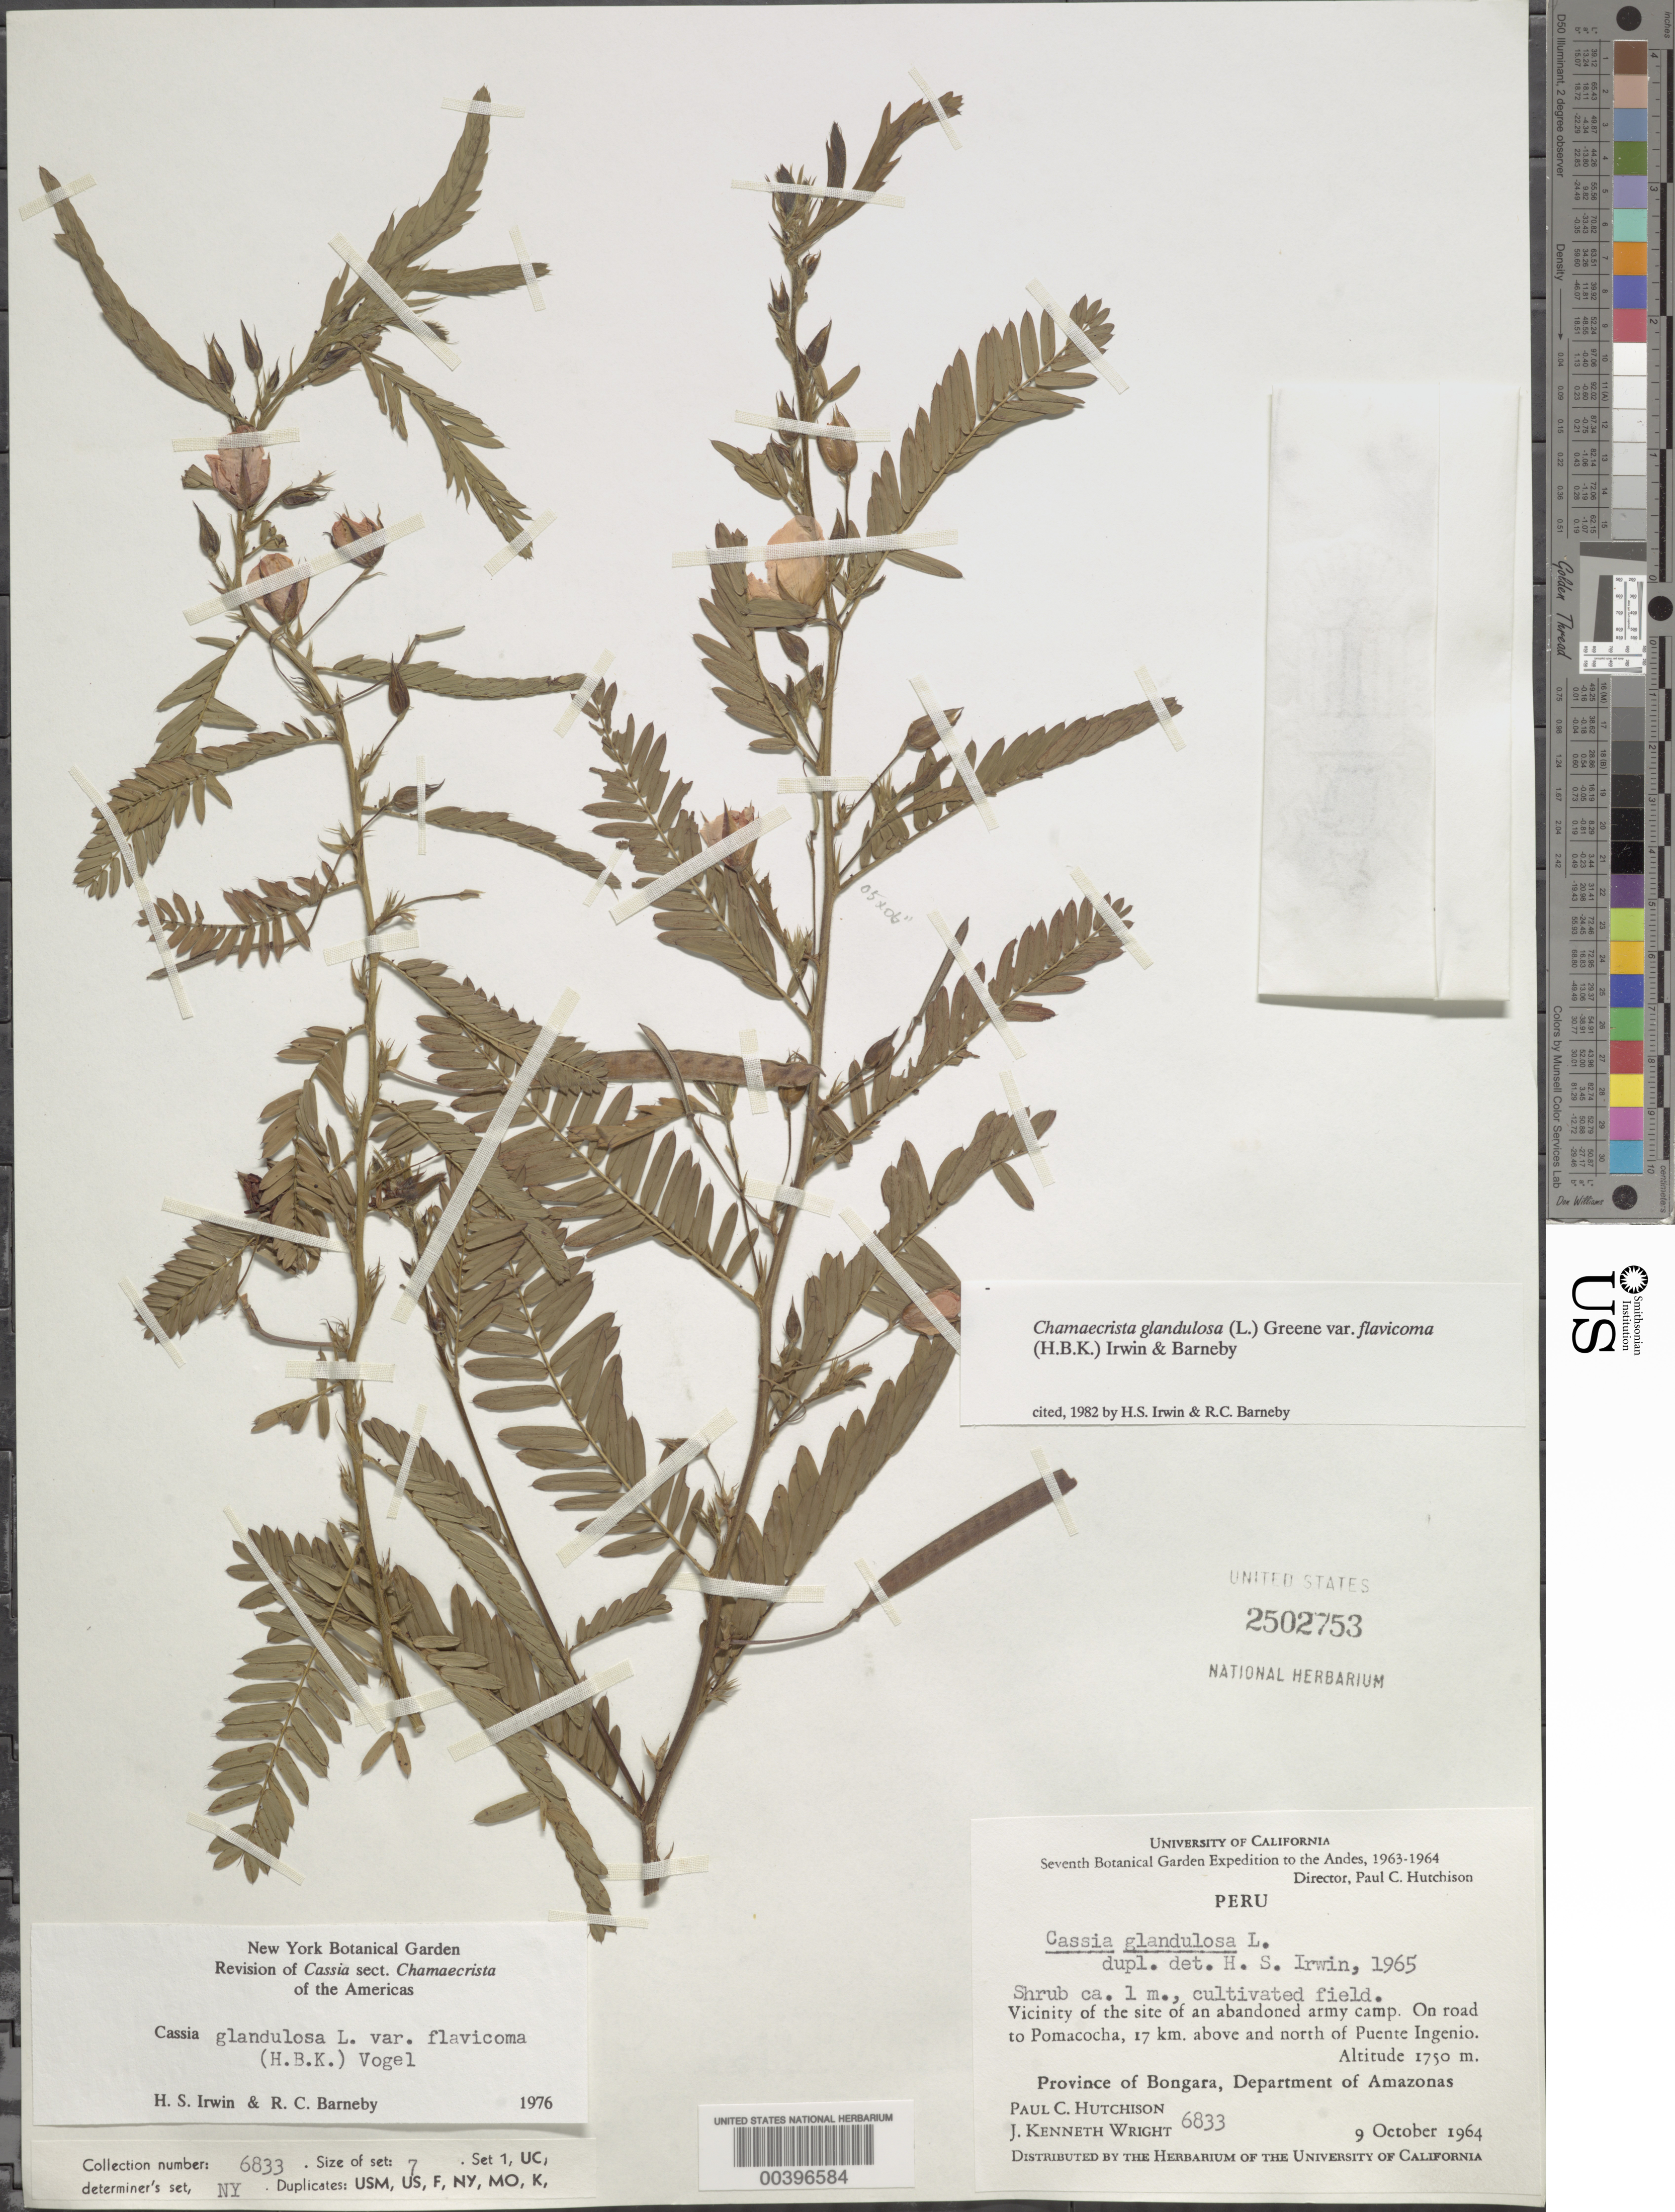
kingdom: Plantae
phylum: Tracheophyta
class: Magnoliopsida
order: Fabales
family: Fabaceae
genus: Chamaecrista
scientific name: Chamaecrista glandulosa var. flavicoma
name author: (Kunth) H.S. Irwin & Barneby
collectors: P. C. Hutchison & J. K. Wright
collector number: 6833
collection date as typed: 09 Oct 1964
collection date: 1964-10-09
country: Peru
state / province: Amazonas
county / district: Bongará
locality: vicinity of the site of an abandoned army camp; on road to Pomacocha, 17 km above and N of Puete [?] Ingenio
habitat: Cultivated field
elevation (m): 1750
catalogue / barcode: US 2502753